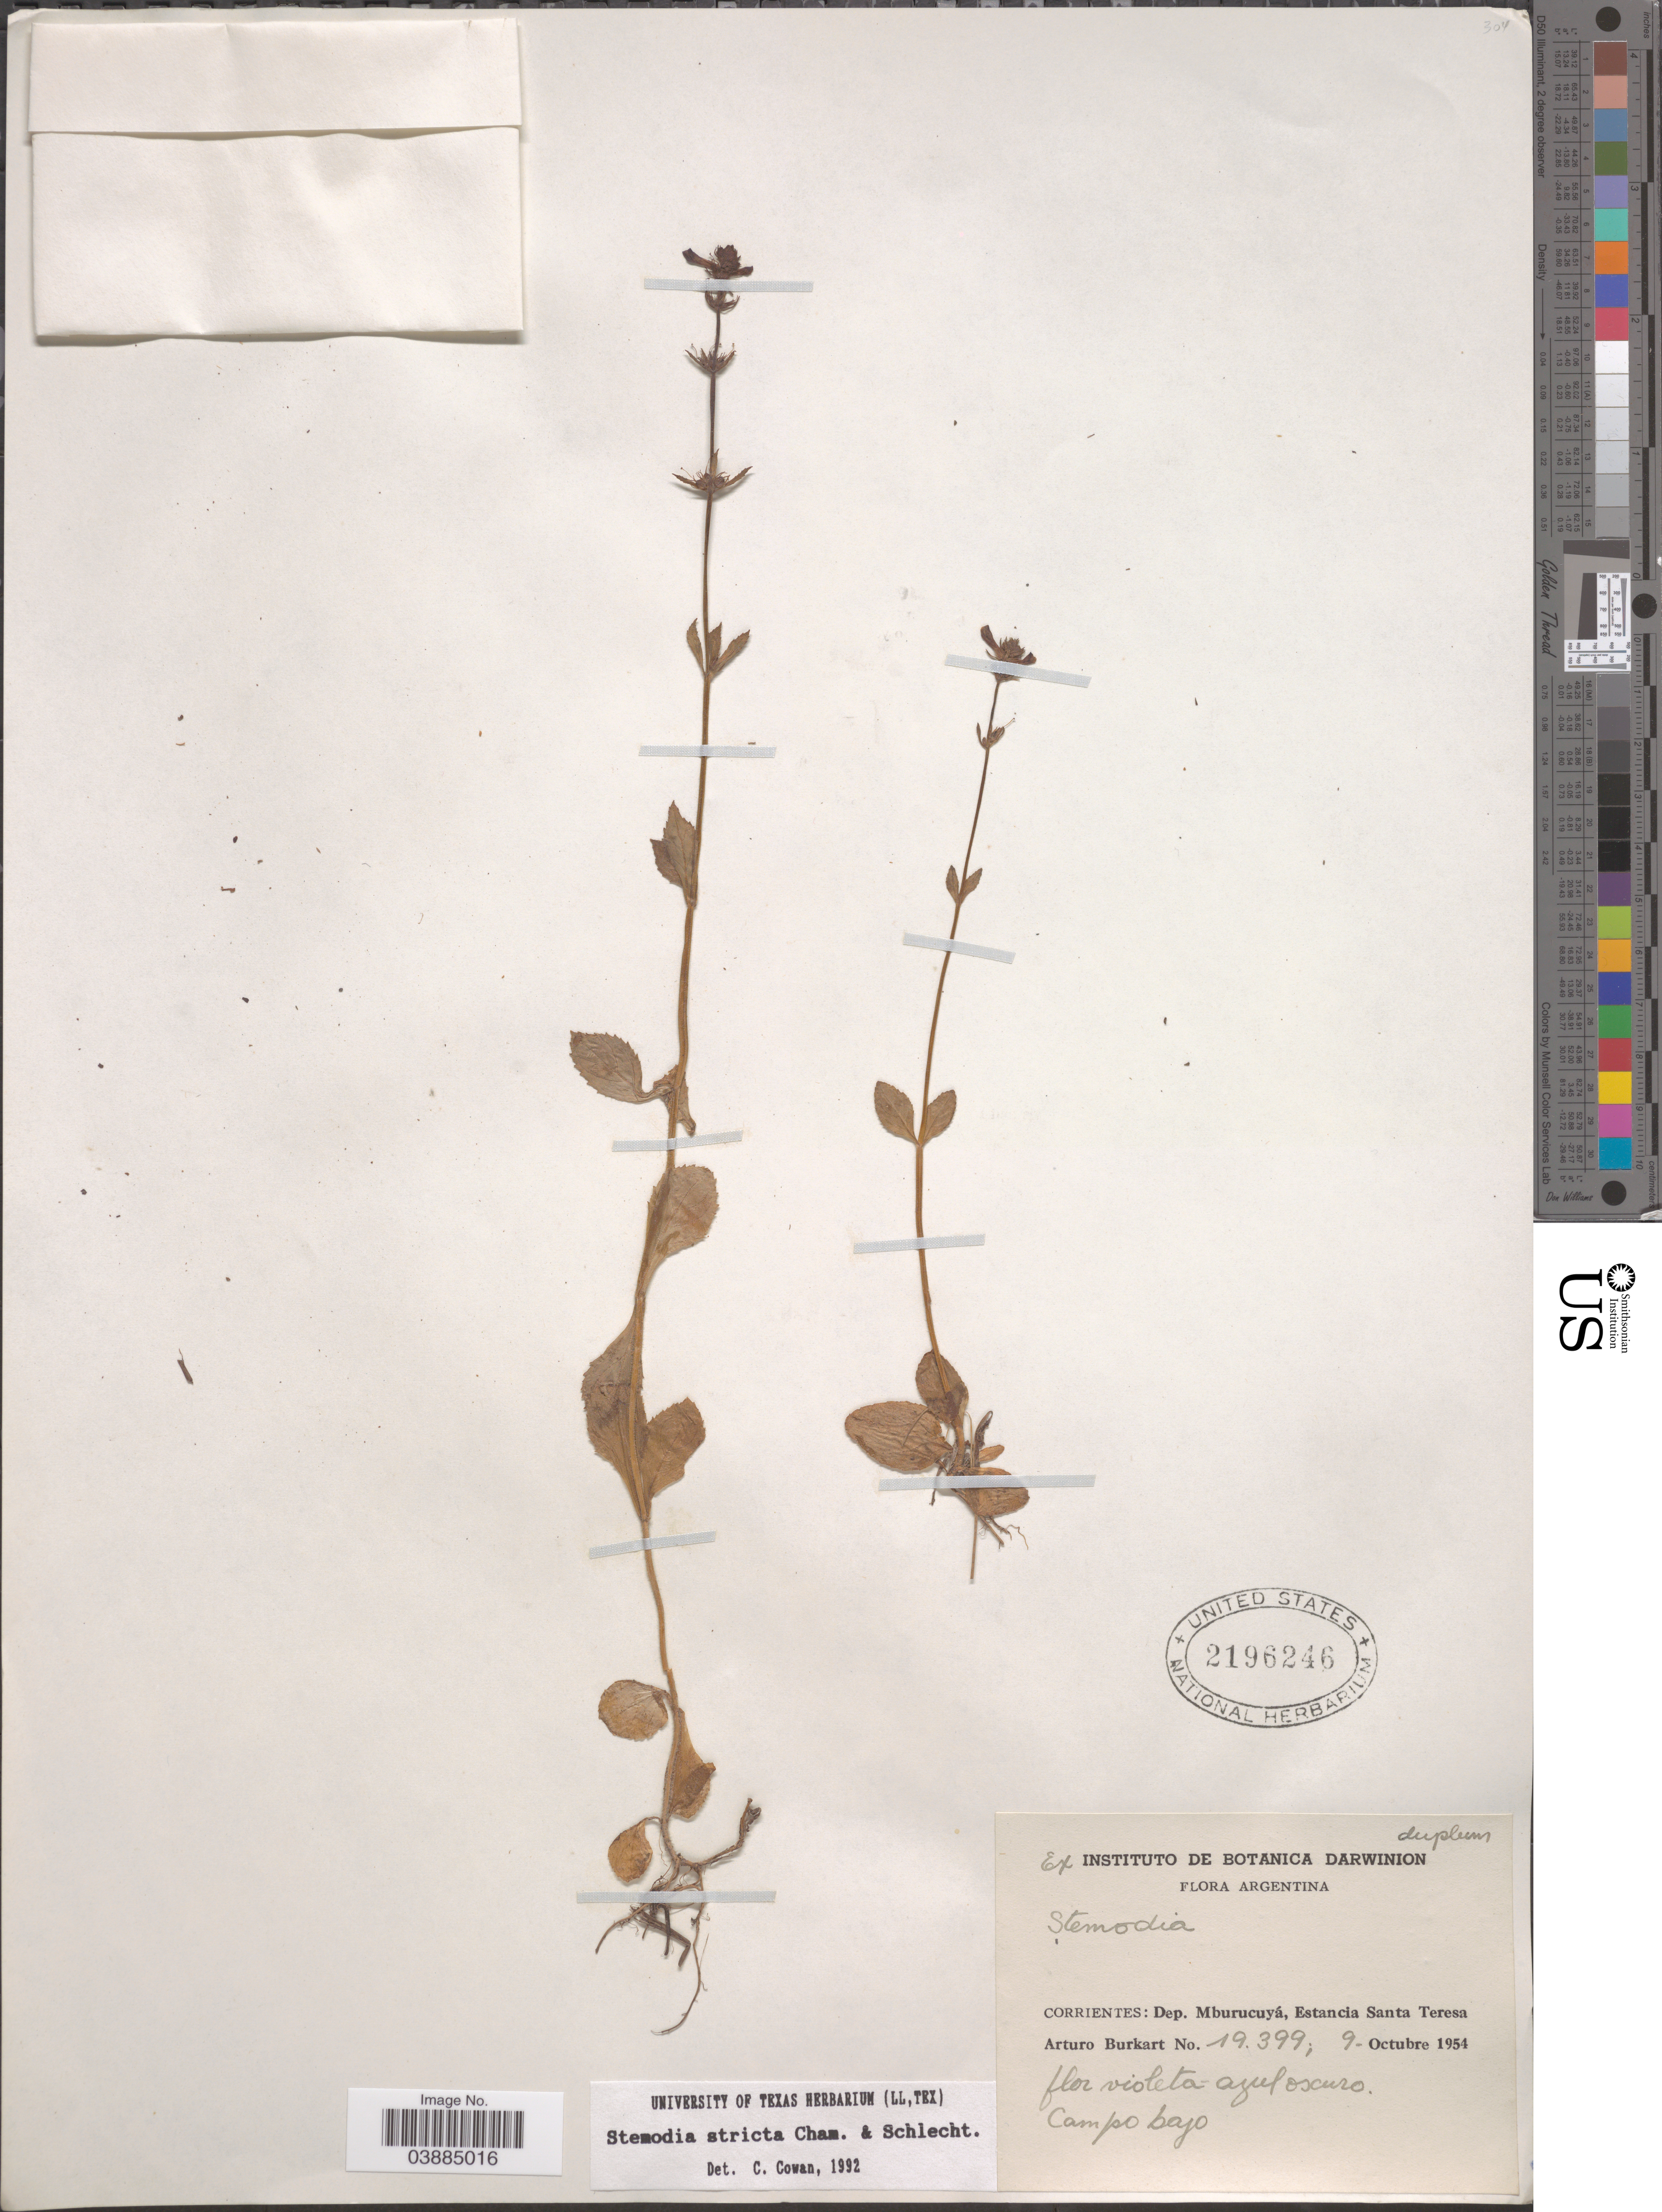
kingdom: Plantae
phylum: Tracheophyta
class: Magnoliopsida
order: Lamiales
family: Plantaginaceae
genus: Stemodia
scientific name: Stemodia stricta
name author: Cham. & Schltdl.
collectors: A. E. Burkart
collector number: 19399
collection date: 1954-10-09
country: Argentina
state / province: Corrientes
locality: Dep. Mburucuyá, Estancia Santa Teresa.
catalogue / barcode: US 2196246